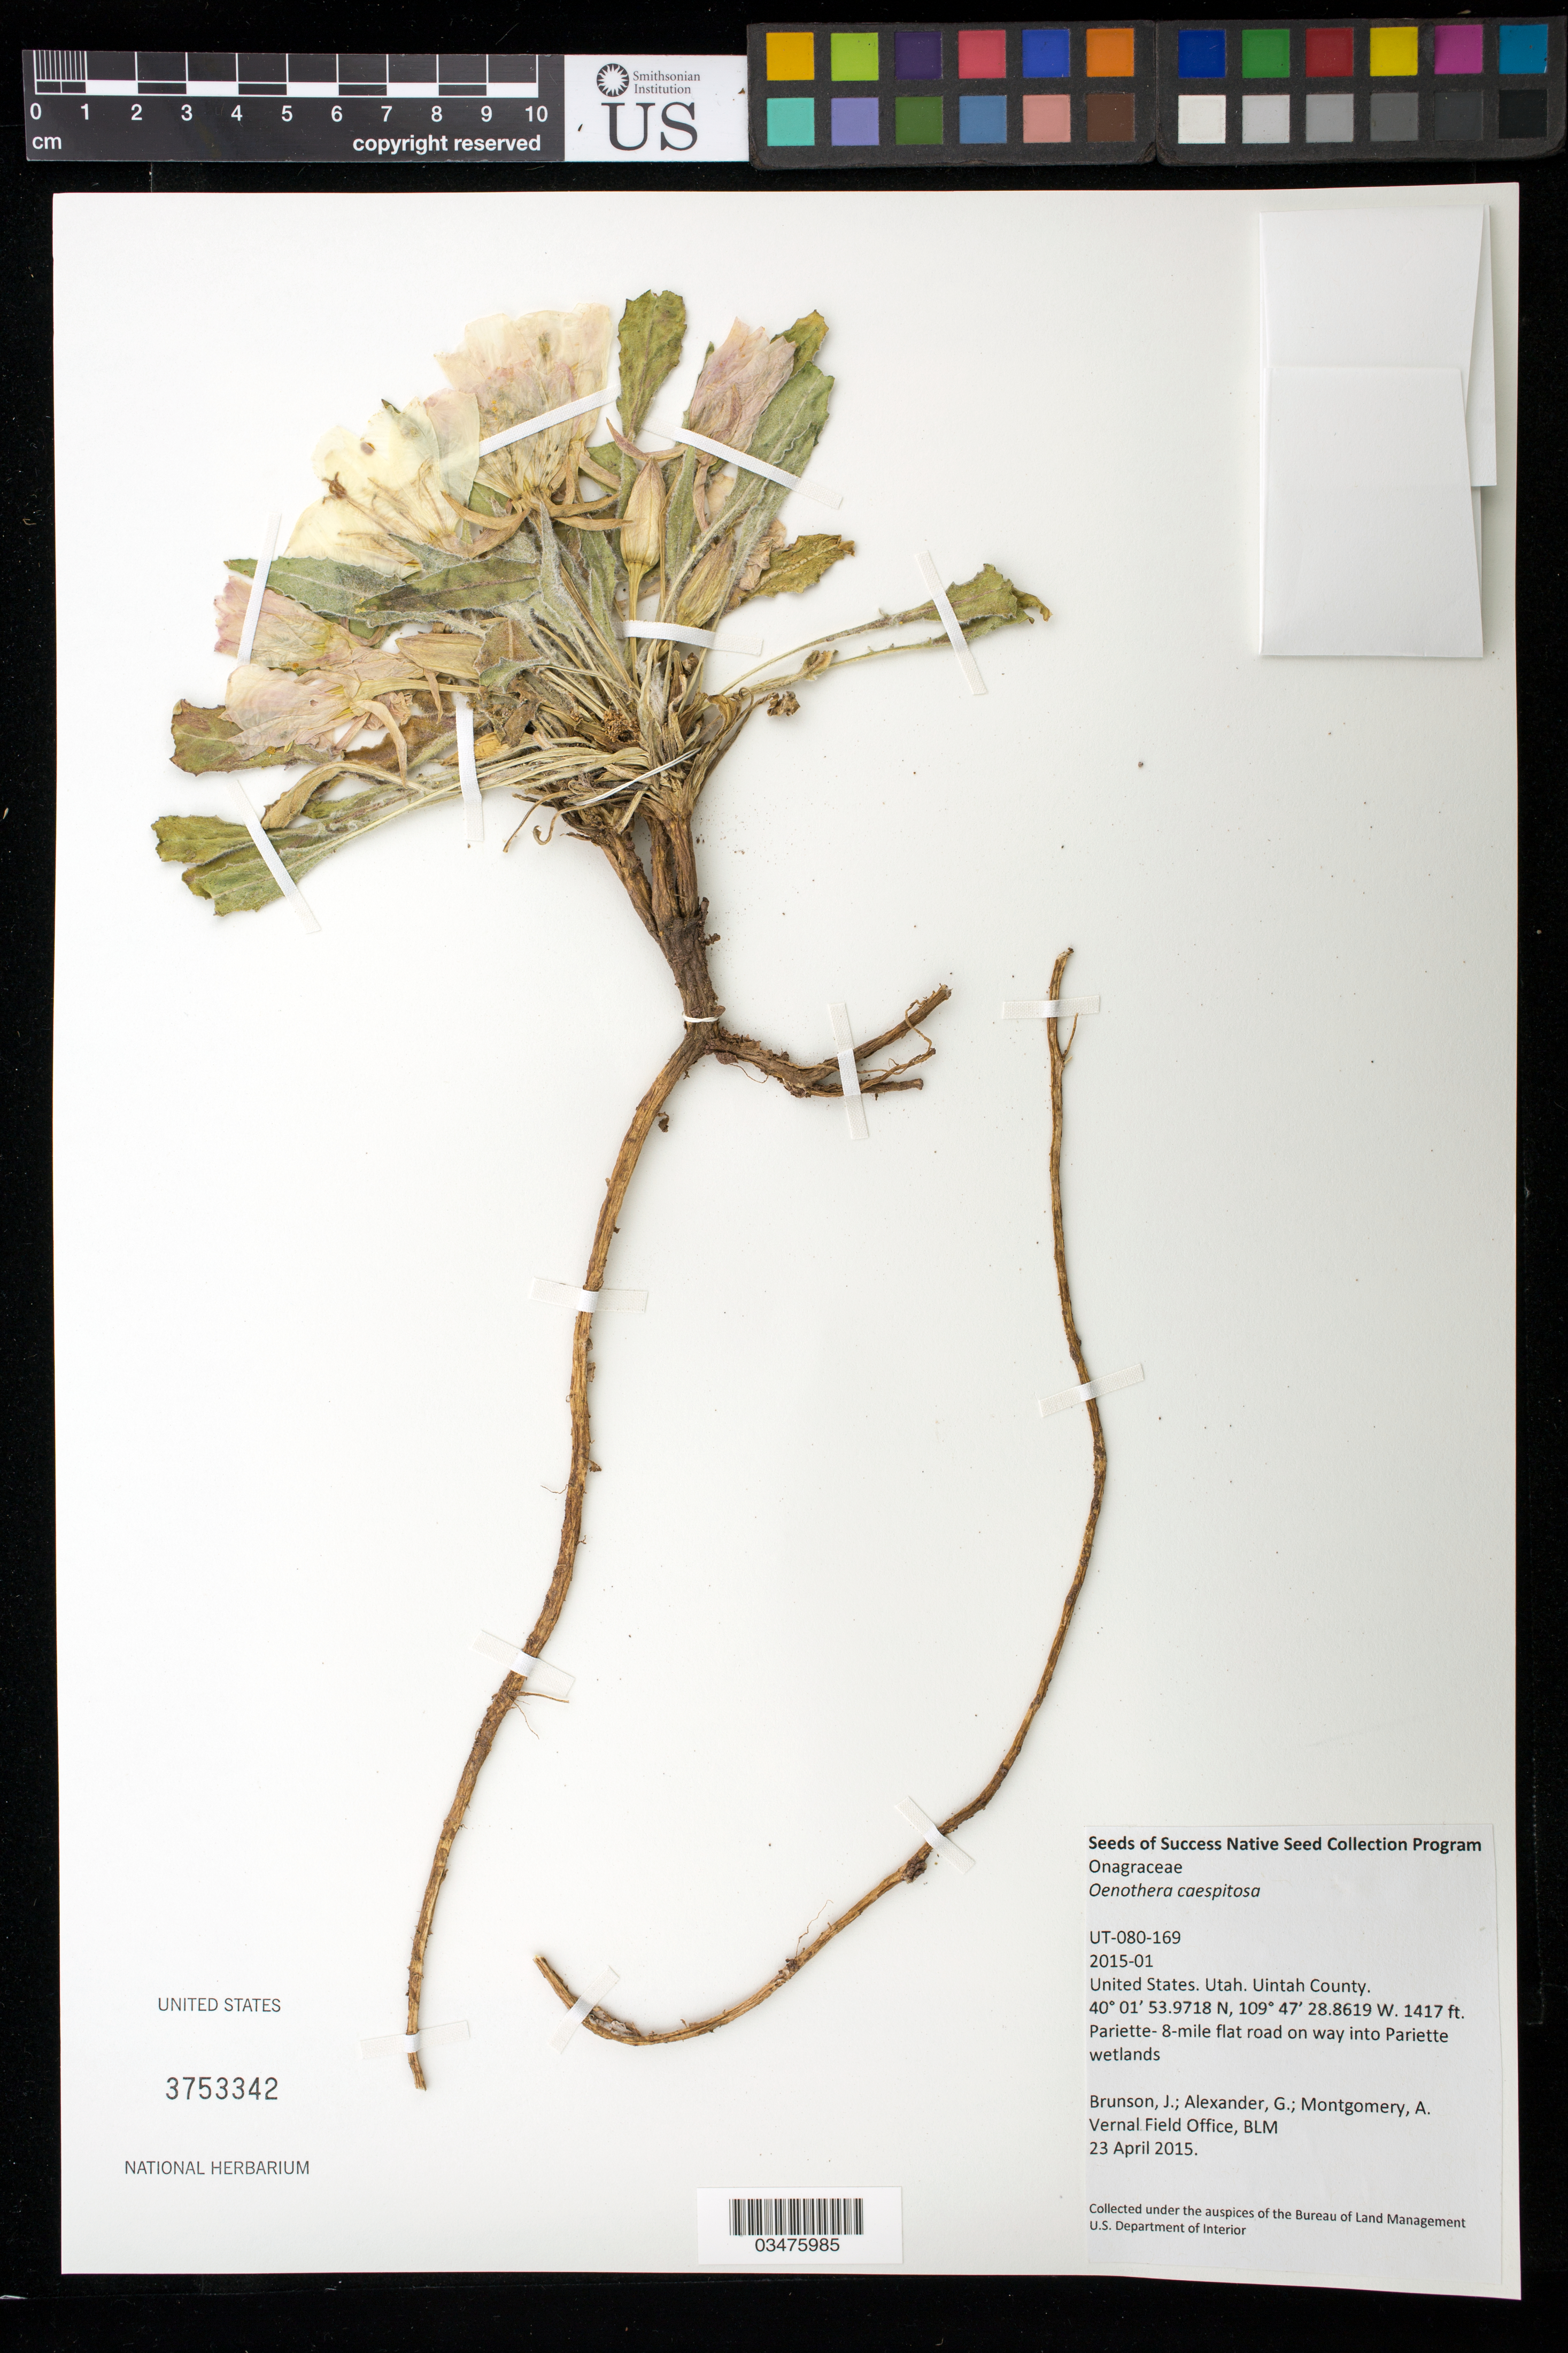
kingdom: Plantae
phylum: Tracheophyta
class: Magnoliopsida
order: Myrtales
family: Onagraceae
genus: Oenothera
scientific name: Oenothera caespitosa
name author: Nutt.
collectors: J. Brunson, A. Montgomery & G. Alexander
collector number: UT080-169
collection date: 2015-04-23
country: United States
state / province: Utah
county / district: Uintah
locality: Pariette- 8 mile flat road on way into Pariette wetlands.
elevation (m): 432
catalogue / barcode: US 3753342